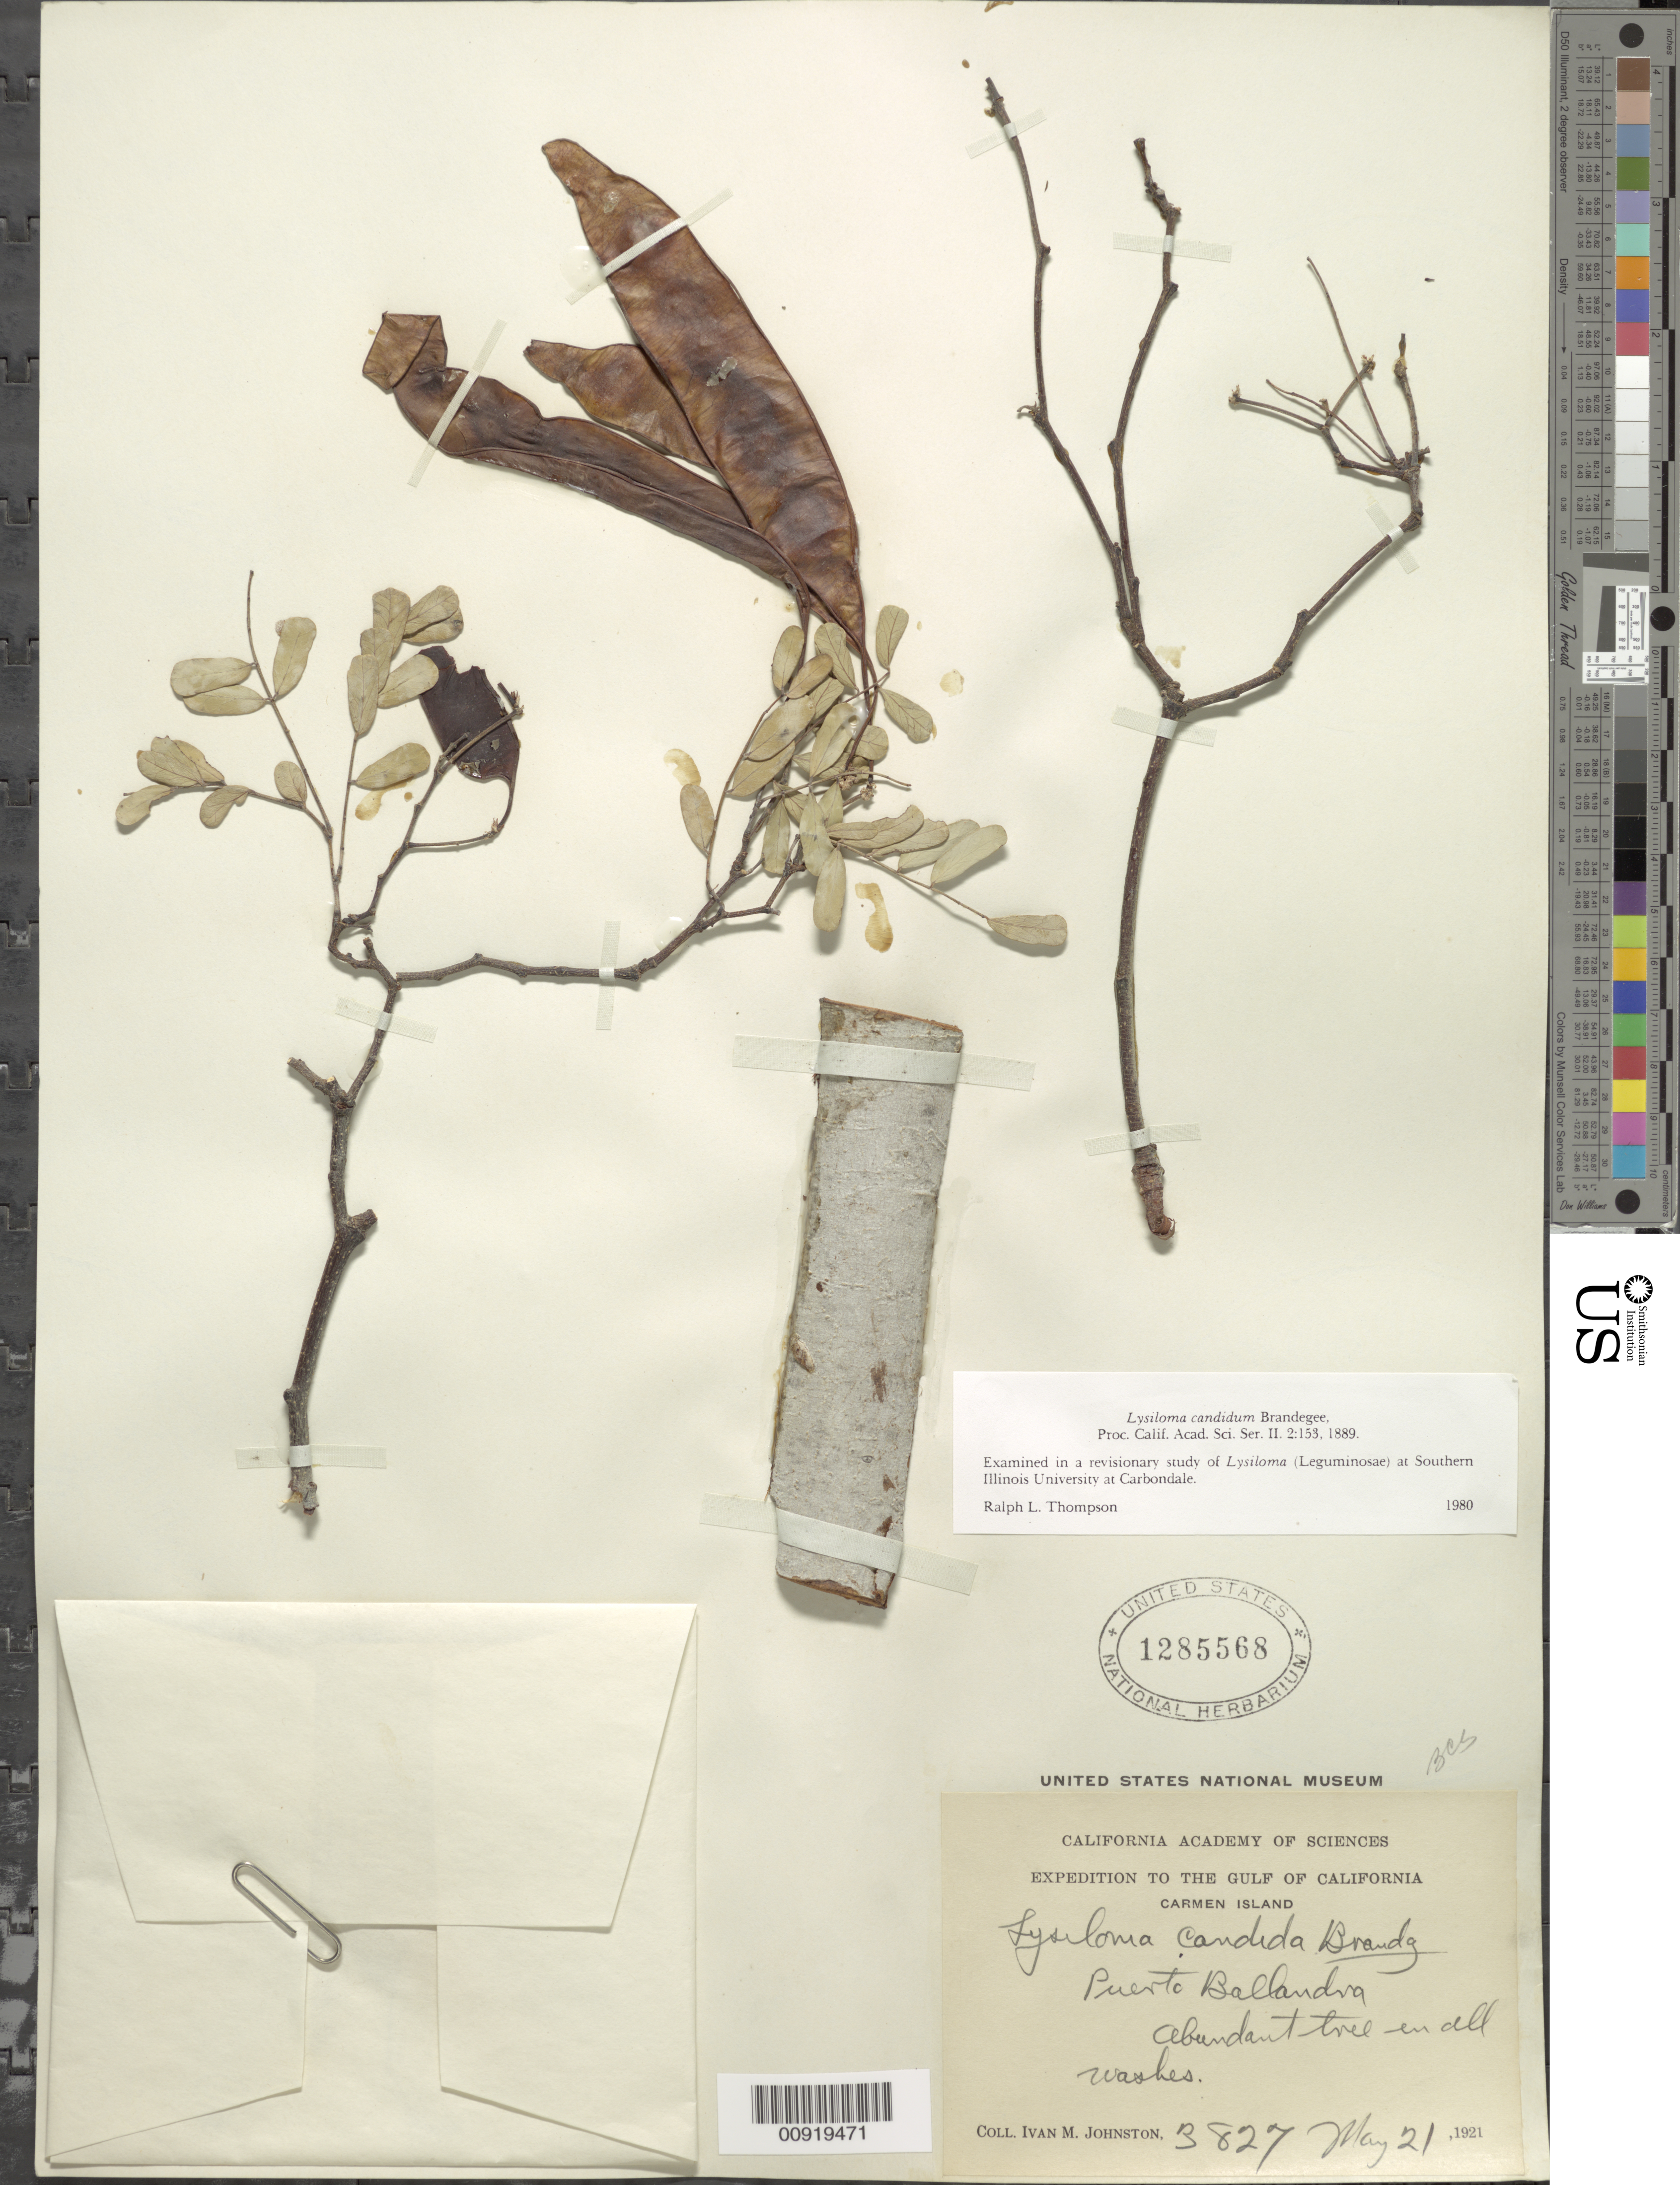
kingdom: Plantae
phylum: Tracheophyta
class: Magnoliopsida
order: Fabales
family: Fabaceae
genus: Lysiloma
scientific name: Lysiloma candidum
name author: Brandegee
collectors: I.M. Johnston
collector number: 3827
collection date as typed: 21 May 1921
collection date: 1921-05-21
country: Mexico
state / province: Baja California Sur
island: Carmen I.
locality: Puerto Ballandra, Carmen Island.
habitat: In all washes.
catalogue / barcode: US 1285568